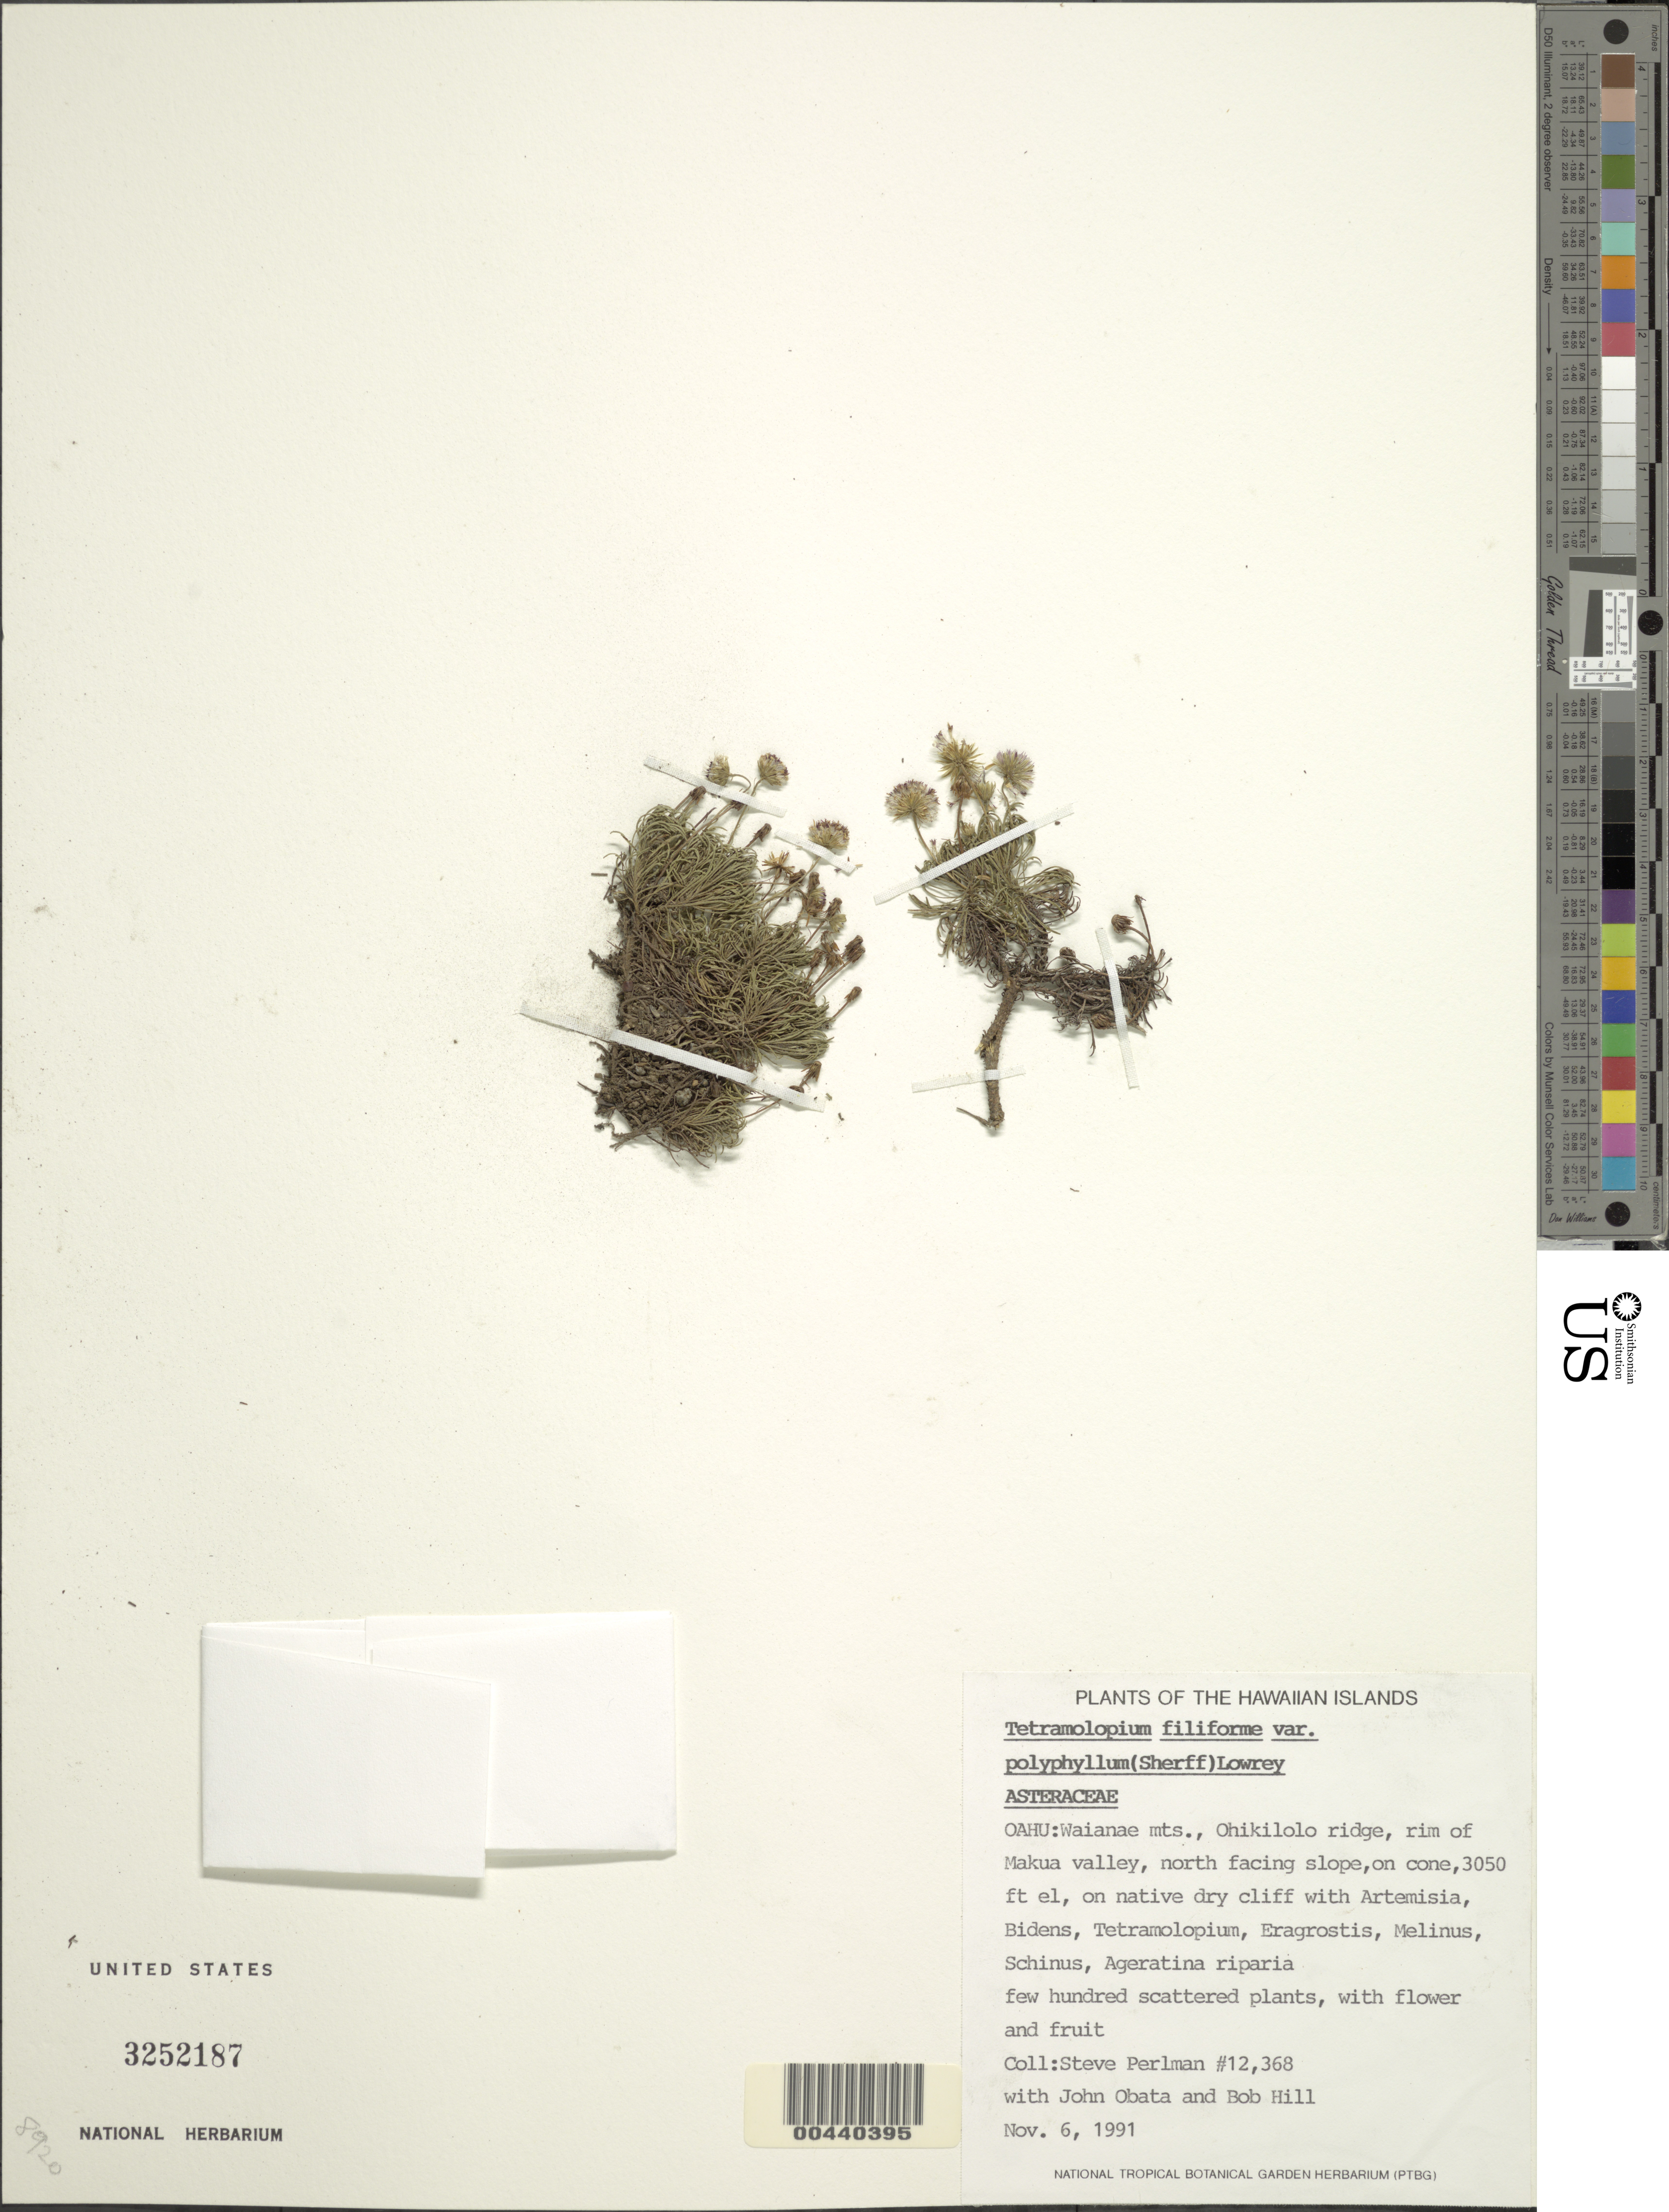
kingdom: Plantae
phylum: Tracheophyta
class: Magnoliopsida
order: Asterales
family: Asteraceae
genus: Tetramolopium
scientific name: Tetramolopium filiforme var. polyphyllum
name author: (Sherff) T.K. Lowery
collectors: S. P. Perlman, J. Obata & B. Hill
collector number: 12368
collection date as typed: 6 Nov 1991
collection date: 1991-11-06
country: United States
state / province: Hawaii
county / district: Honolulu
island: Oahu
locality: Waianae Mts., Ohikilolo Ridge, rim of Makua Valley, N facing slope, on cone, on cliff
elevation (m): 930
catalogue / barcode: US 3252187